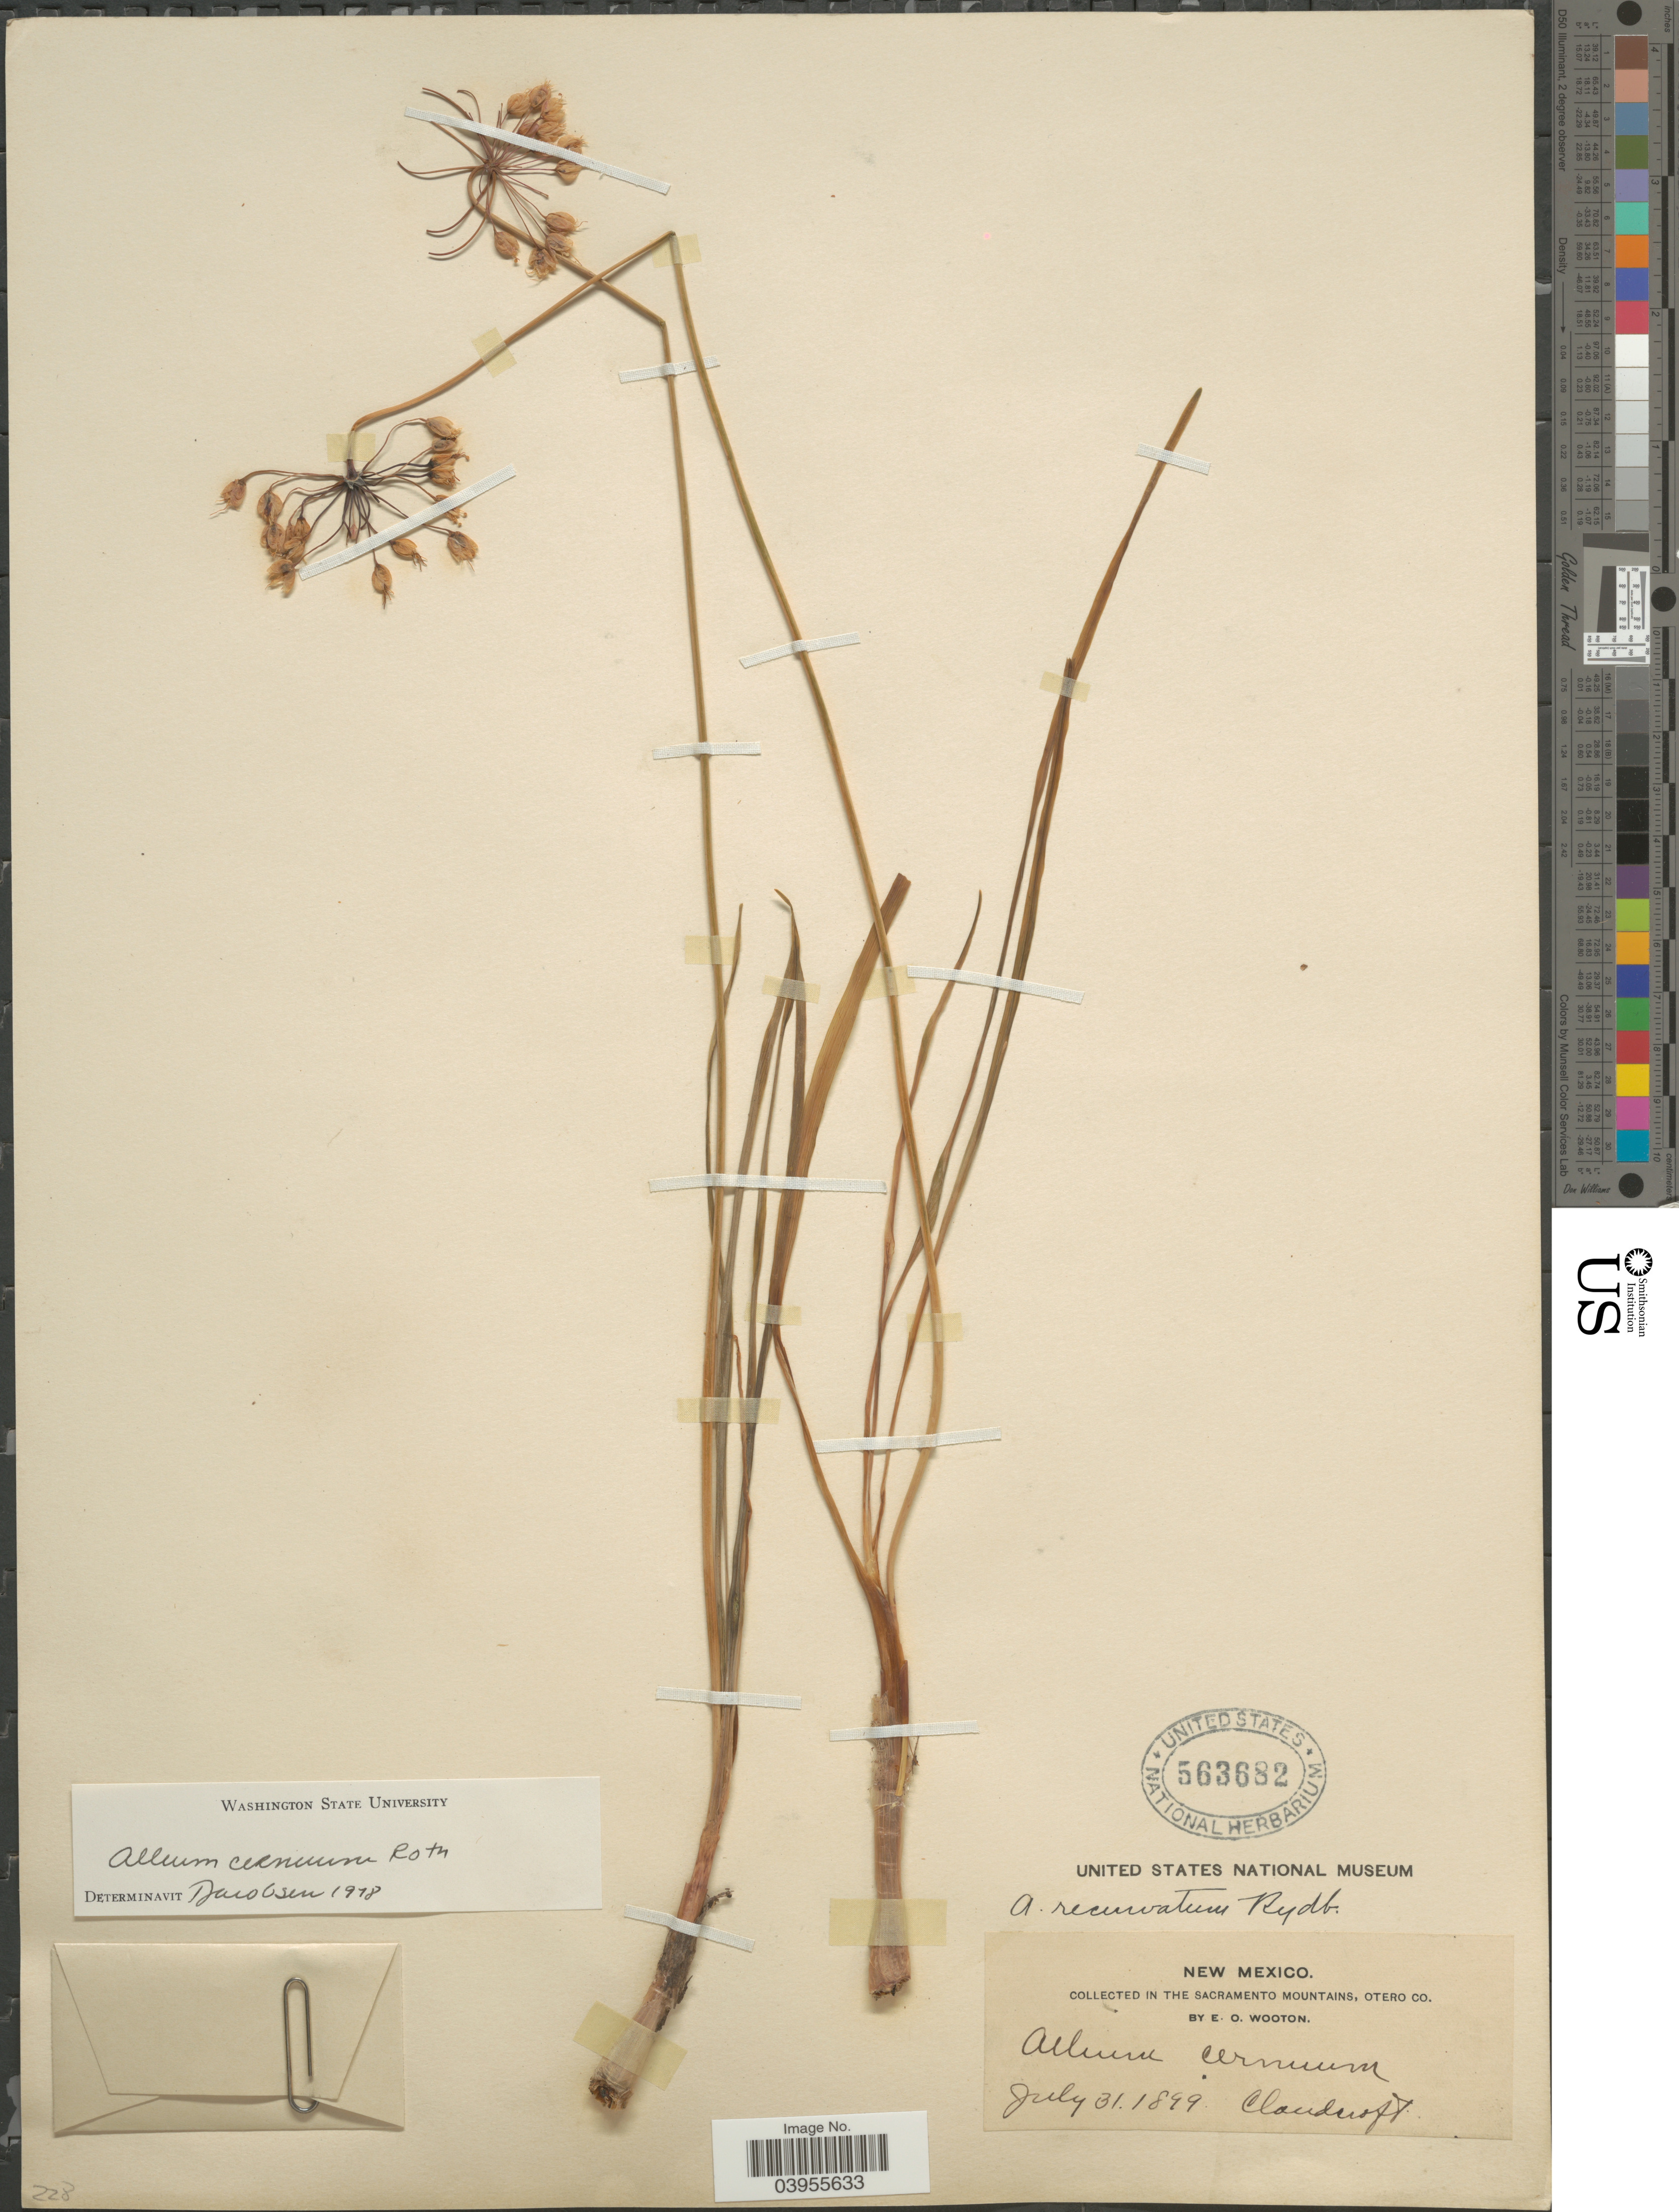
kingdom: Plantae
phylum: Tracheophyta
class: Liliopsida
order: Asparagales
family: Amaryllidaceae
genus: Allium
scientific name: Allium cernuum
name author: Roth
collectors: E. O. Wooton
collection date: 1899-07-31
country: United States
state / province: New Mexico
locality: In the Sacramento Mountains, Otero Co. Cloudcroft.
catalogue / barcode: US 563682